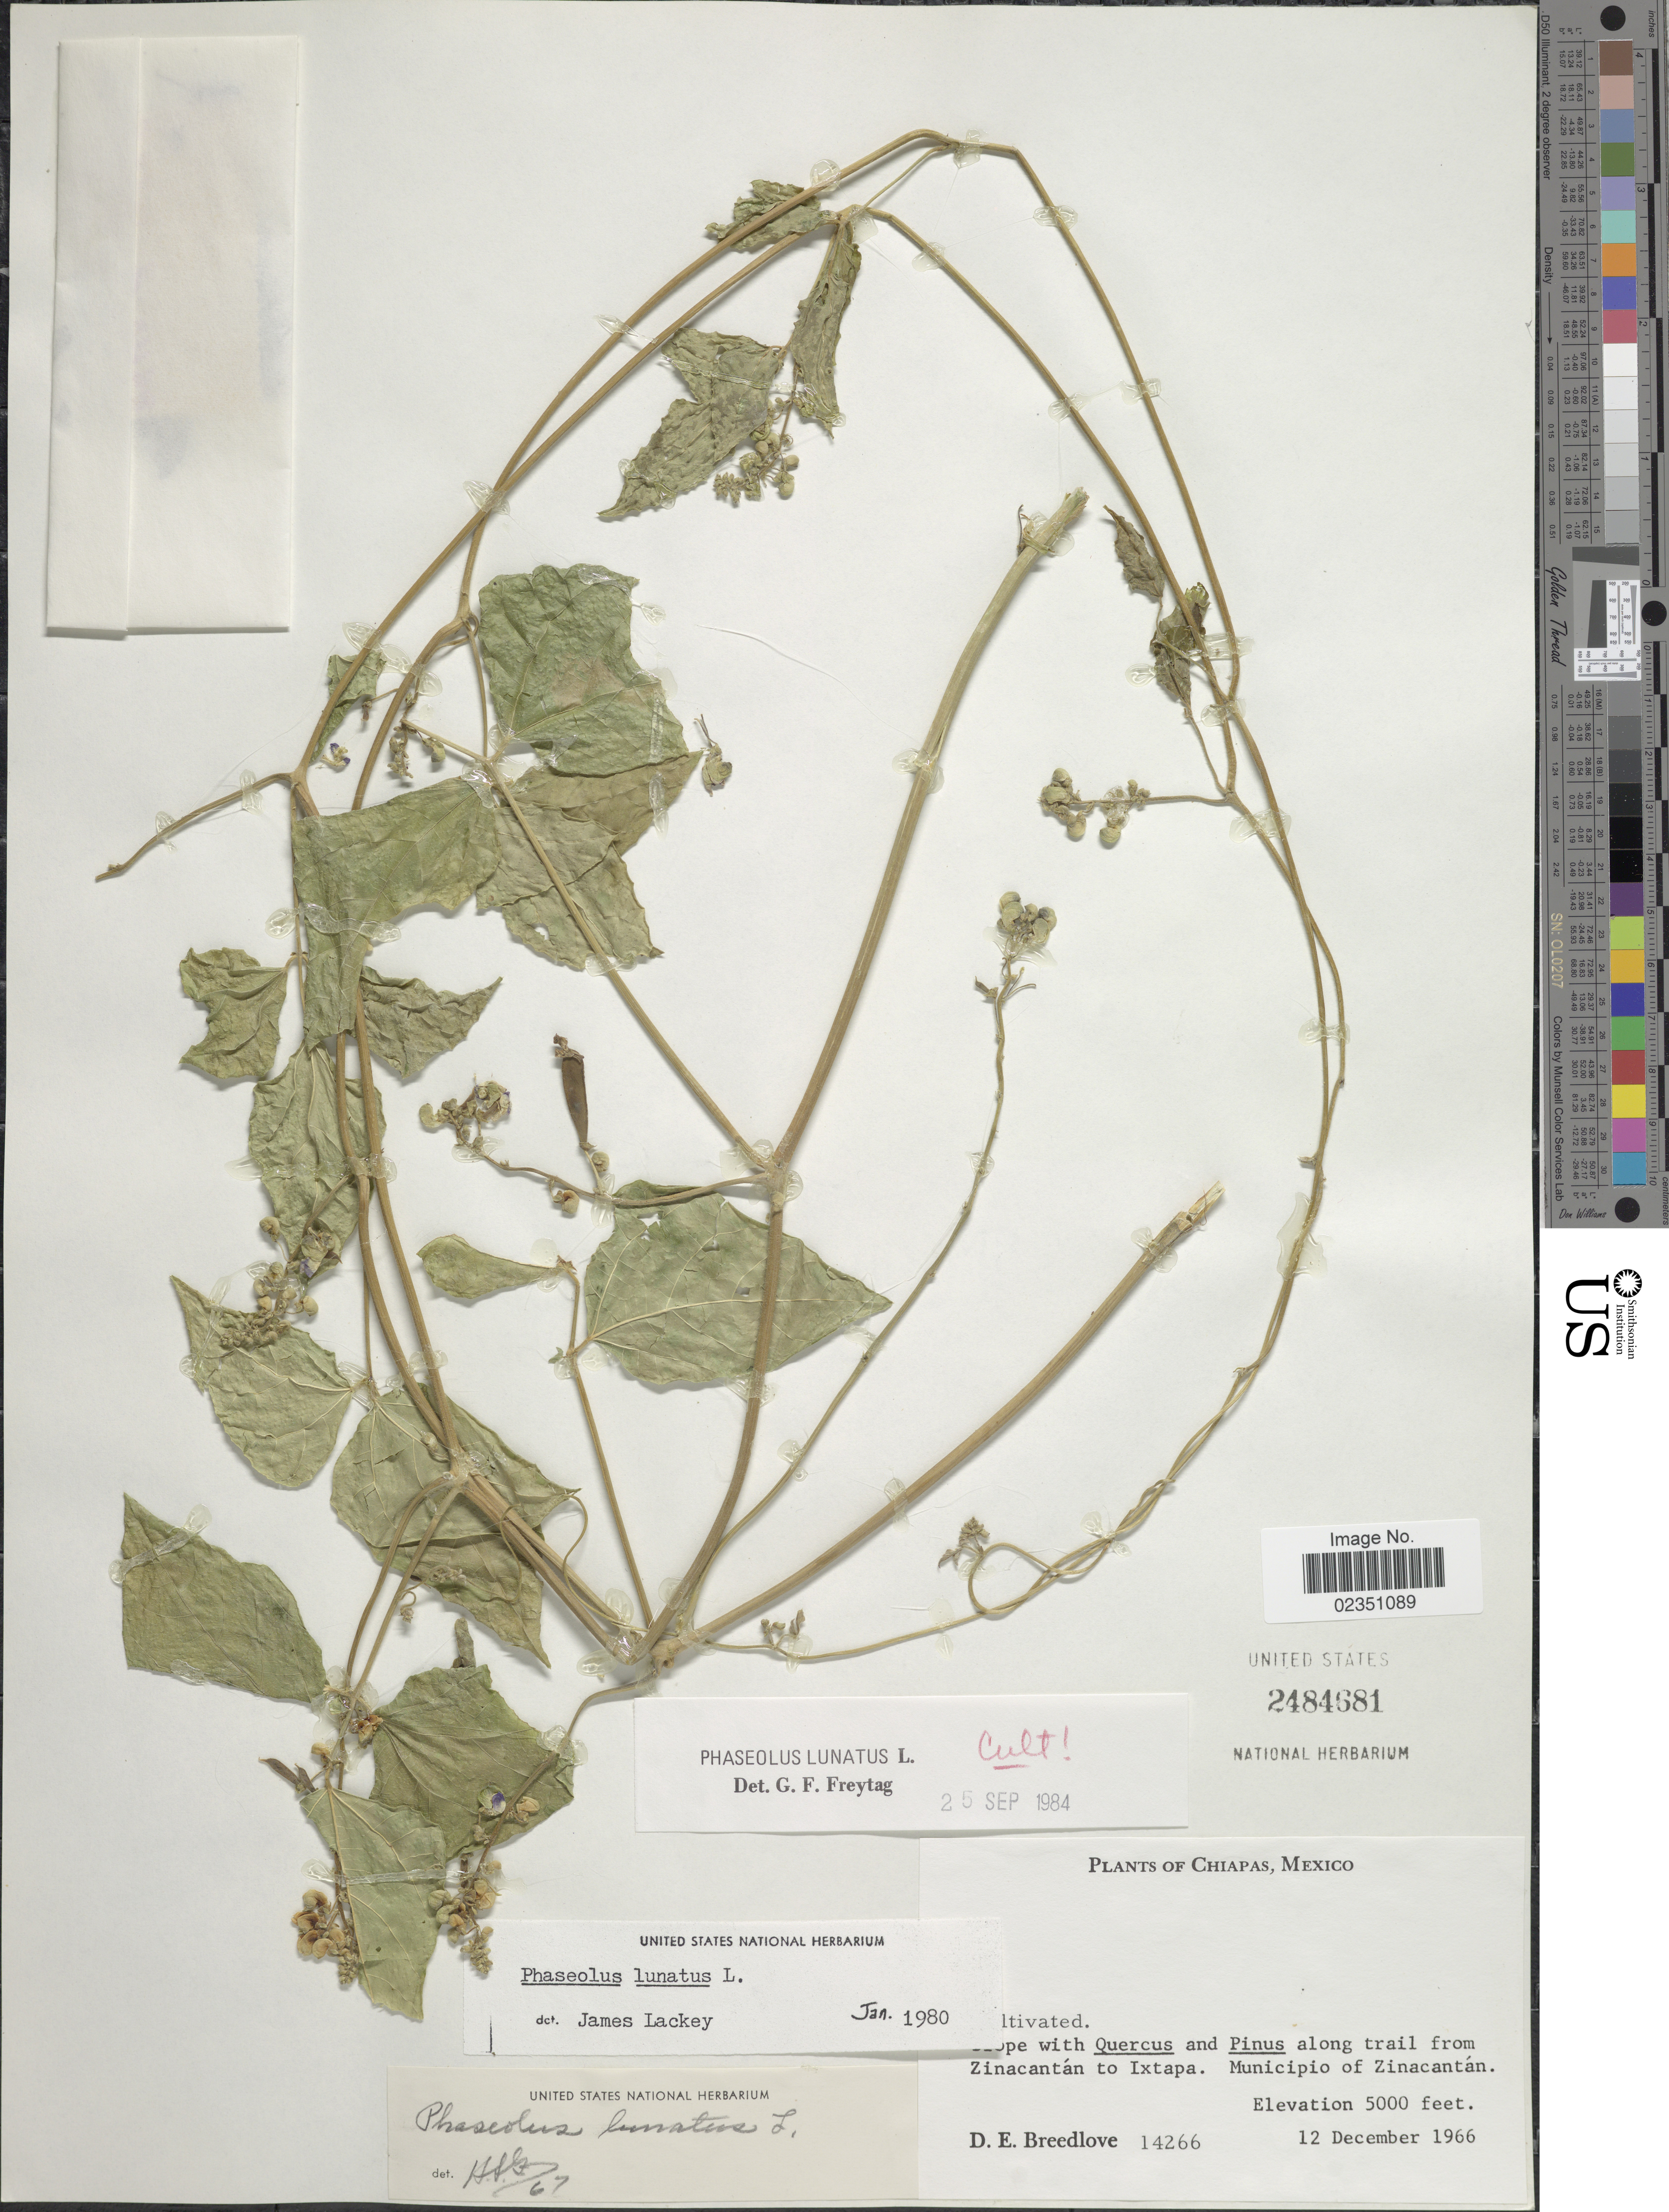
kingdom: Plantae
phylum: Tracheophyta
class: Magnoliopsida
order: Fabales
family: Fabaceae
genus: Phaseolus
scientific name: Phaseolus lunatus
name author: L.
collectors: D. E. Breedlove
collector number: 14266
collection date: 1966-12-12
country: Mexico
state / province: Chiapas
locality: Along trail from Zinacantán to Ixtapa. Municipio of Zinacantán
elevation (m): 1524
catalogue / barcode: US 2484681